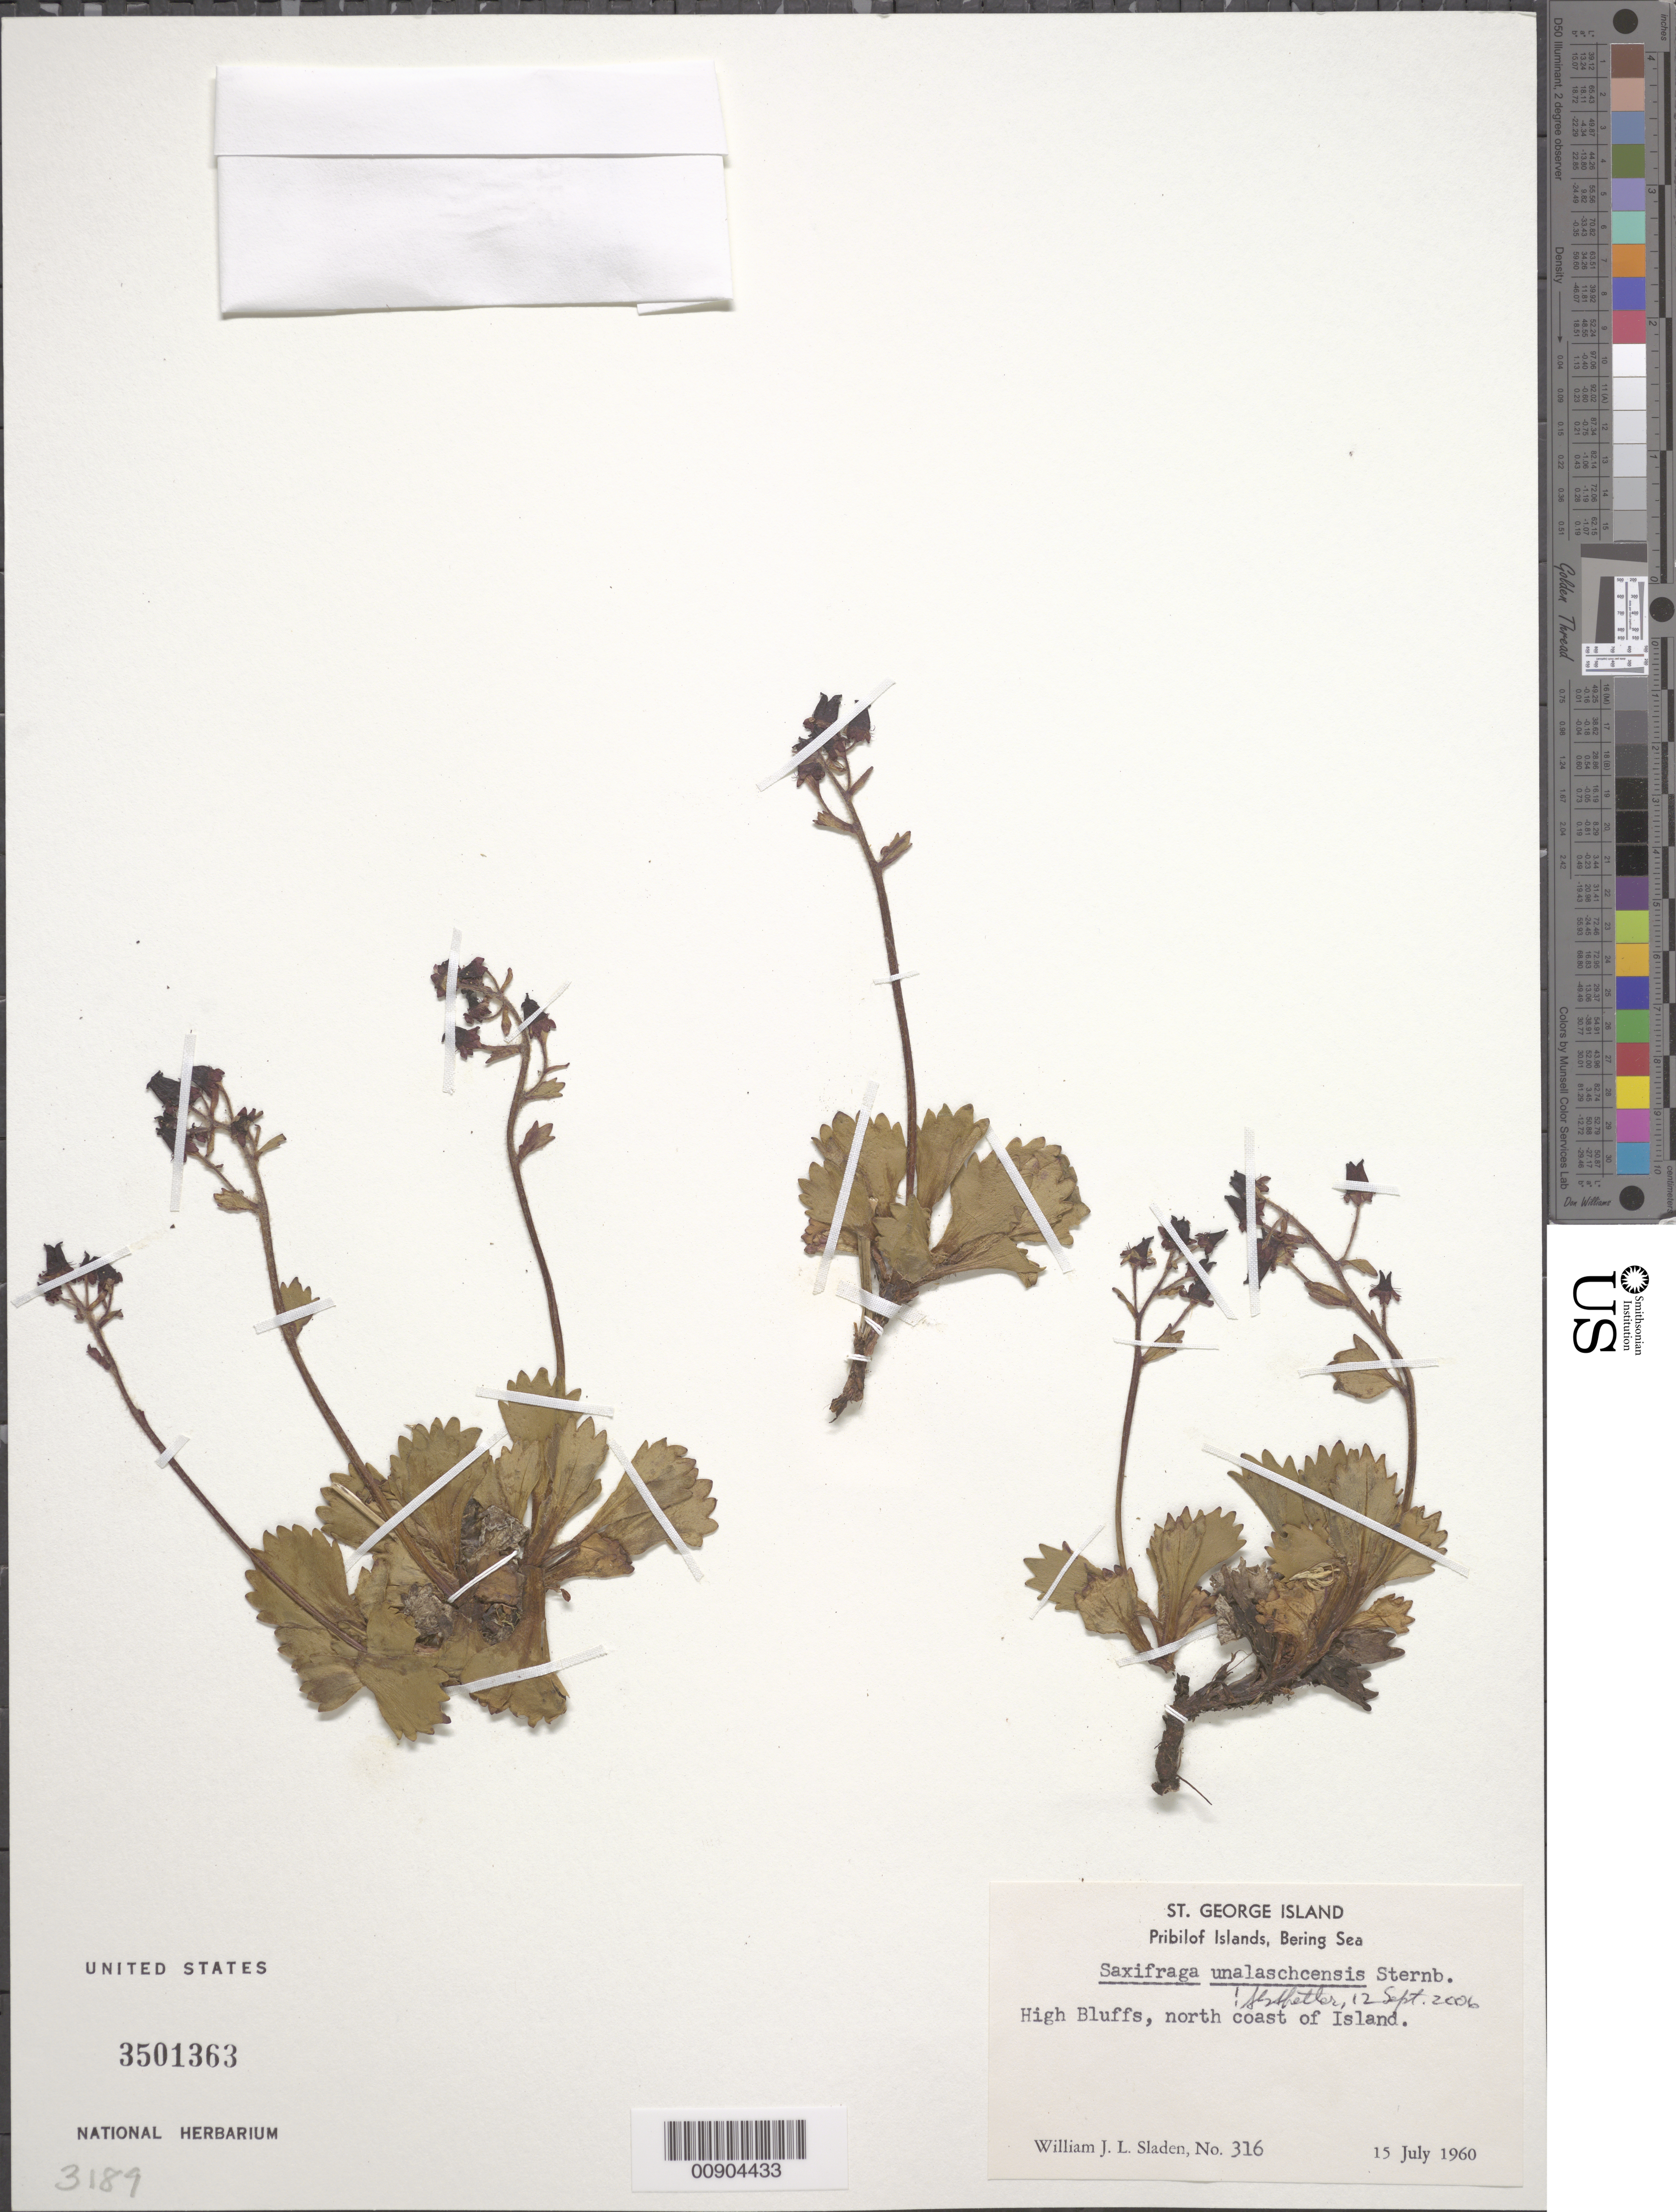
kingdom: Plantae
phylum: Tracheophyta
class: Magnoliopsida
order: Saxifragales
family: Saxifragaceae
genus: Micranthes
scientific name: Micranthes unalaschcensis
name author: (Sternb.) Gornall & H. Ohba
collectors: W. Sladen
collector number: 316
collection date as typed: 15 Jul 1960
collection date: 1960-07-15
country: United States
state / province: Alaska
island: St. George Island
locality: St. George Island. High Bluffs, north coast of island., Bering Sea, Pribilof Islands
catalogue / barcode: US 3501363